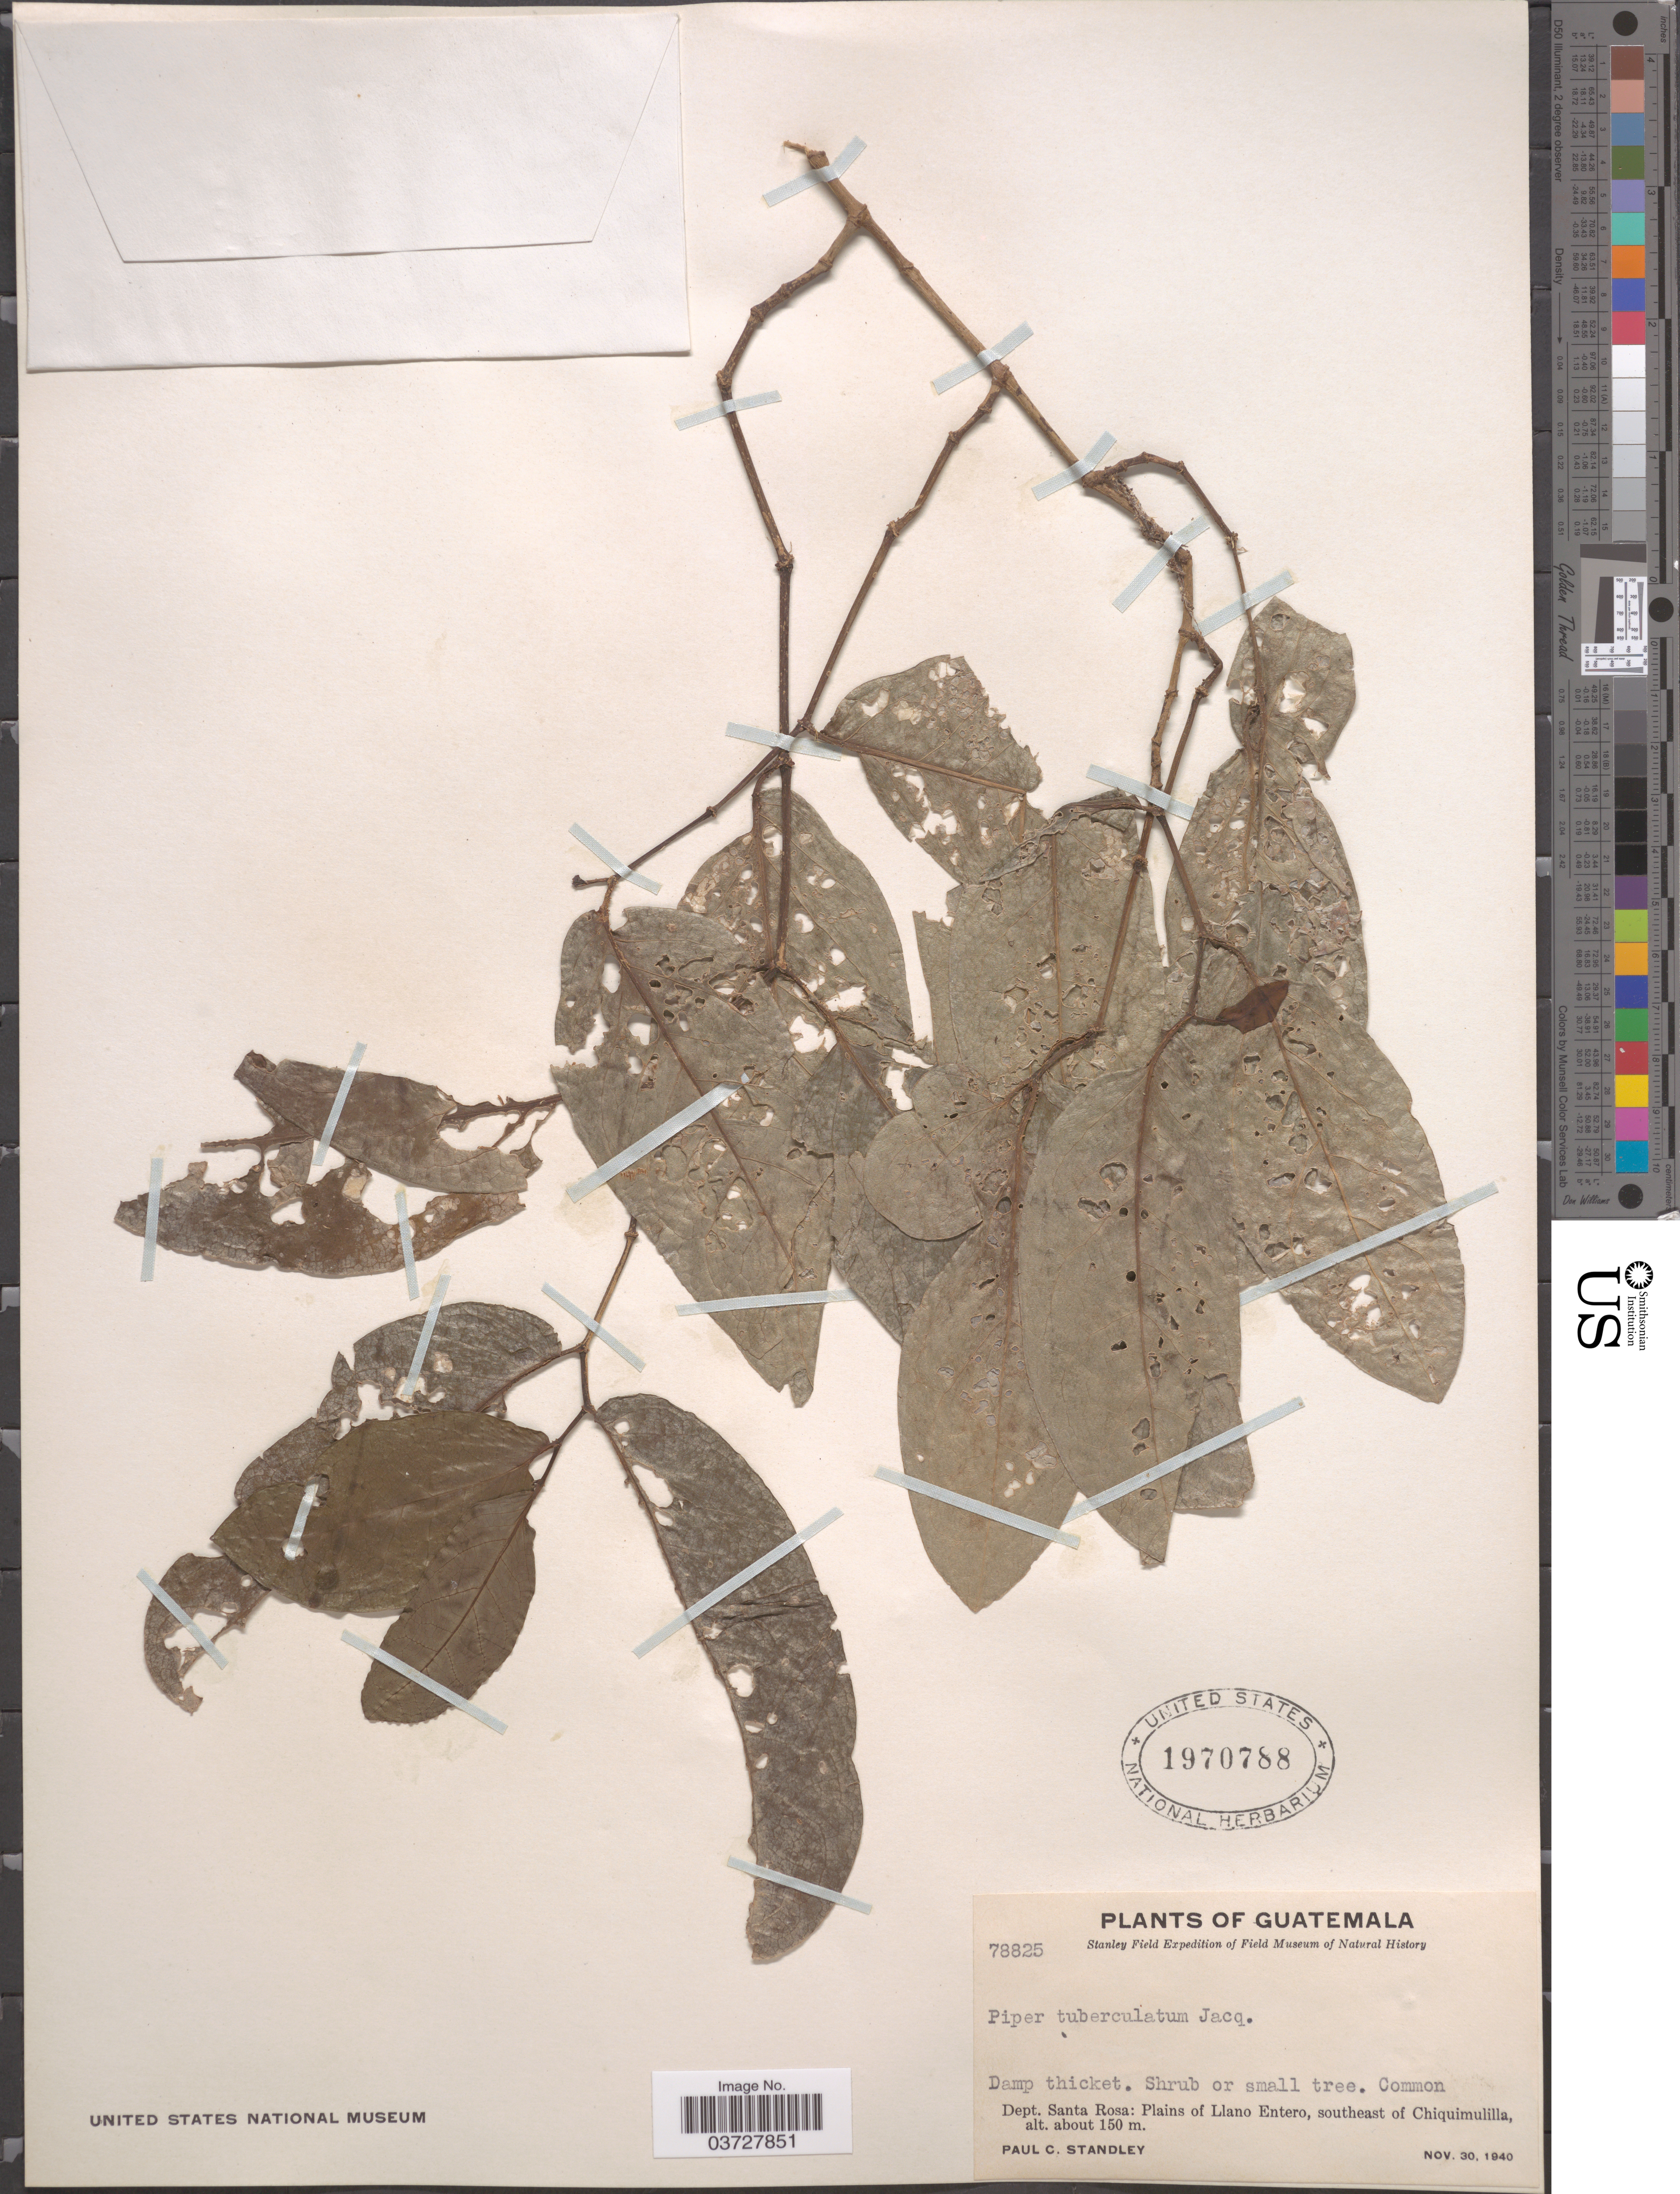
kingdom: Plantae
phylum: Tracheophyta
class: Magnoliopsida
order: Piperales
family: Piperaceae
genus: Piper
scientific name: Piper tuberculatum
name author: Jacq.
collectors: P. C. Standley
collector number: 78825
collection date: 1940-11-30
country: Guatemala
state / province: Santa Rosa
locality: Dept. Santa Rosa: Plains of Llano Entero, southeast of Chiquimulilla.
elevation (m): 150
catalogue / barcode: US 1970788